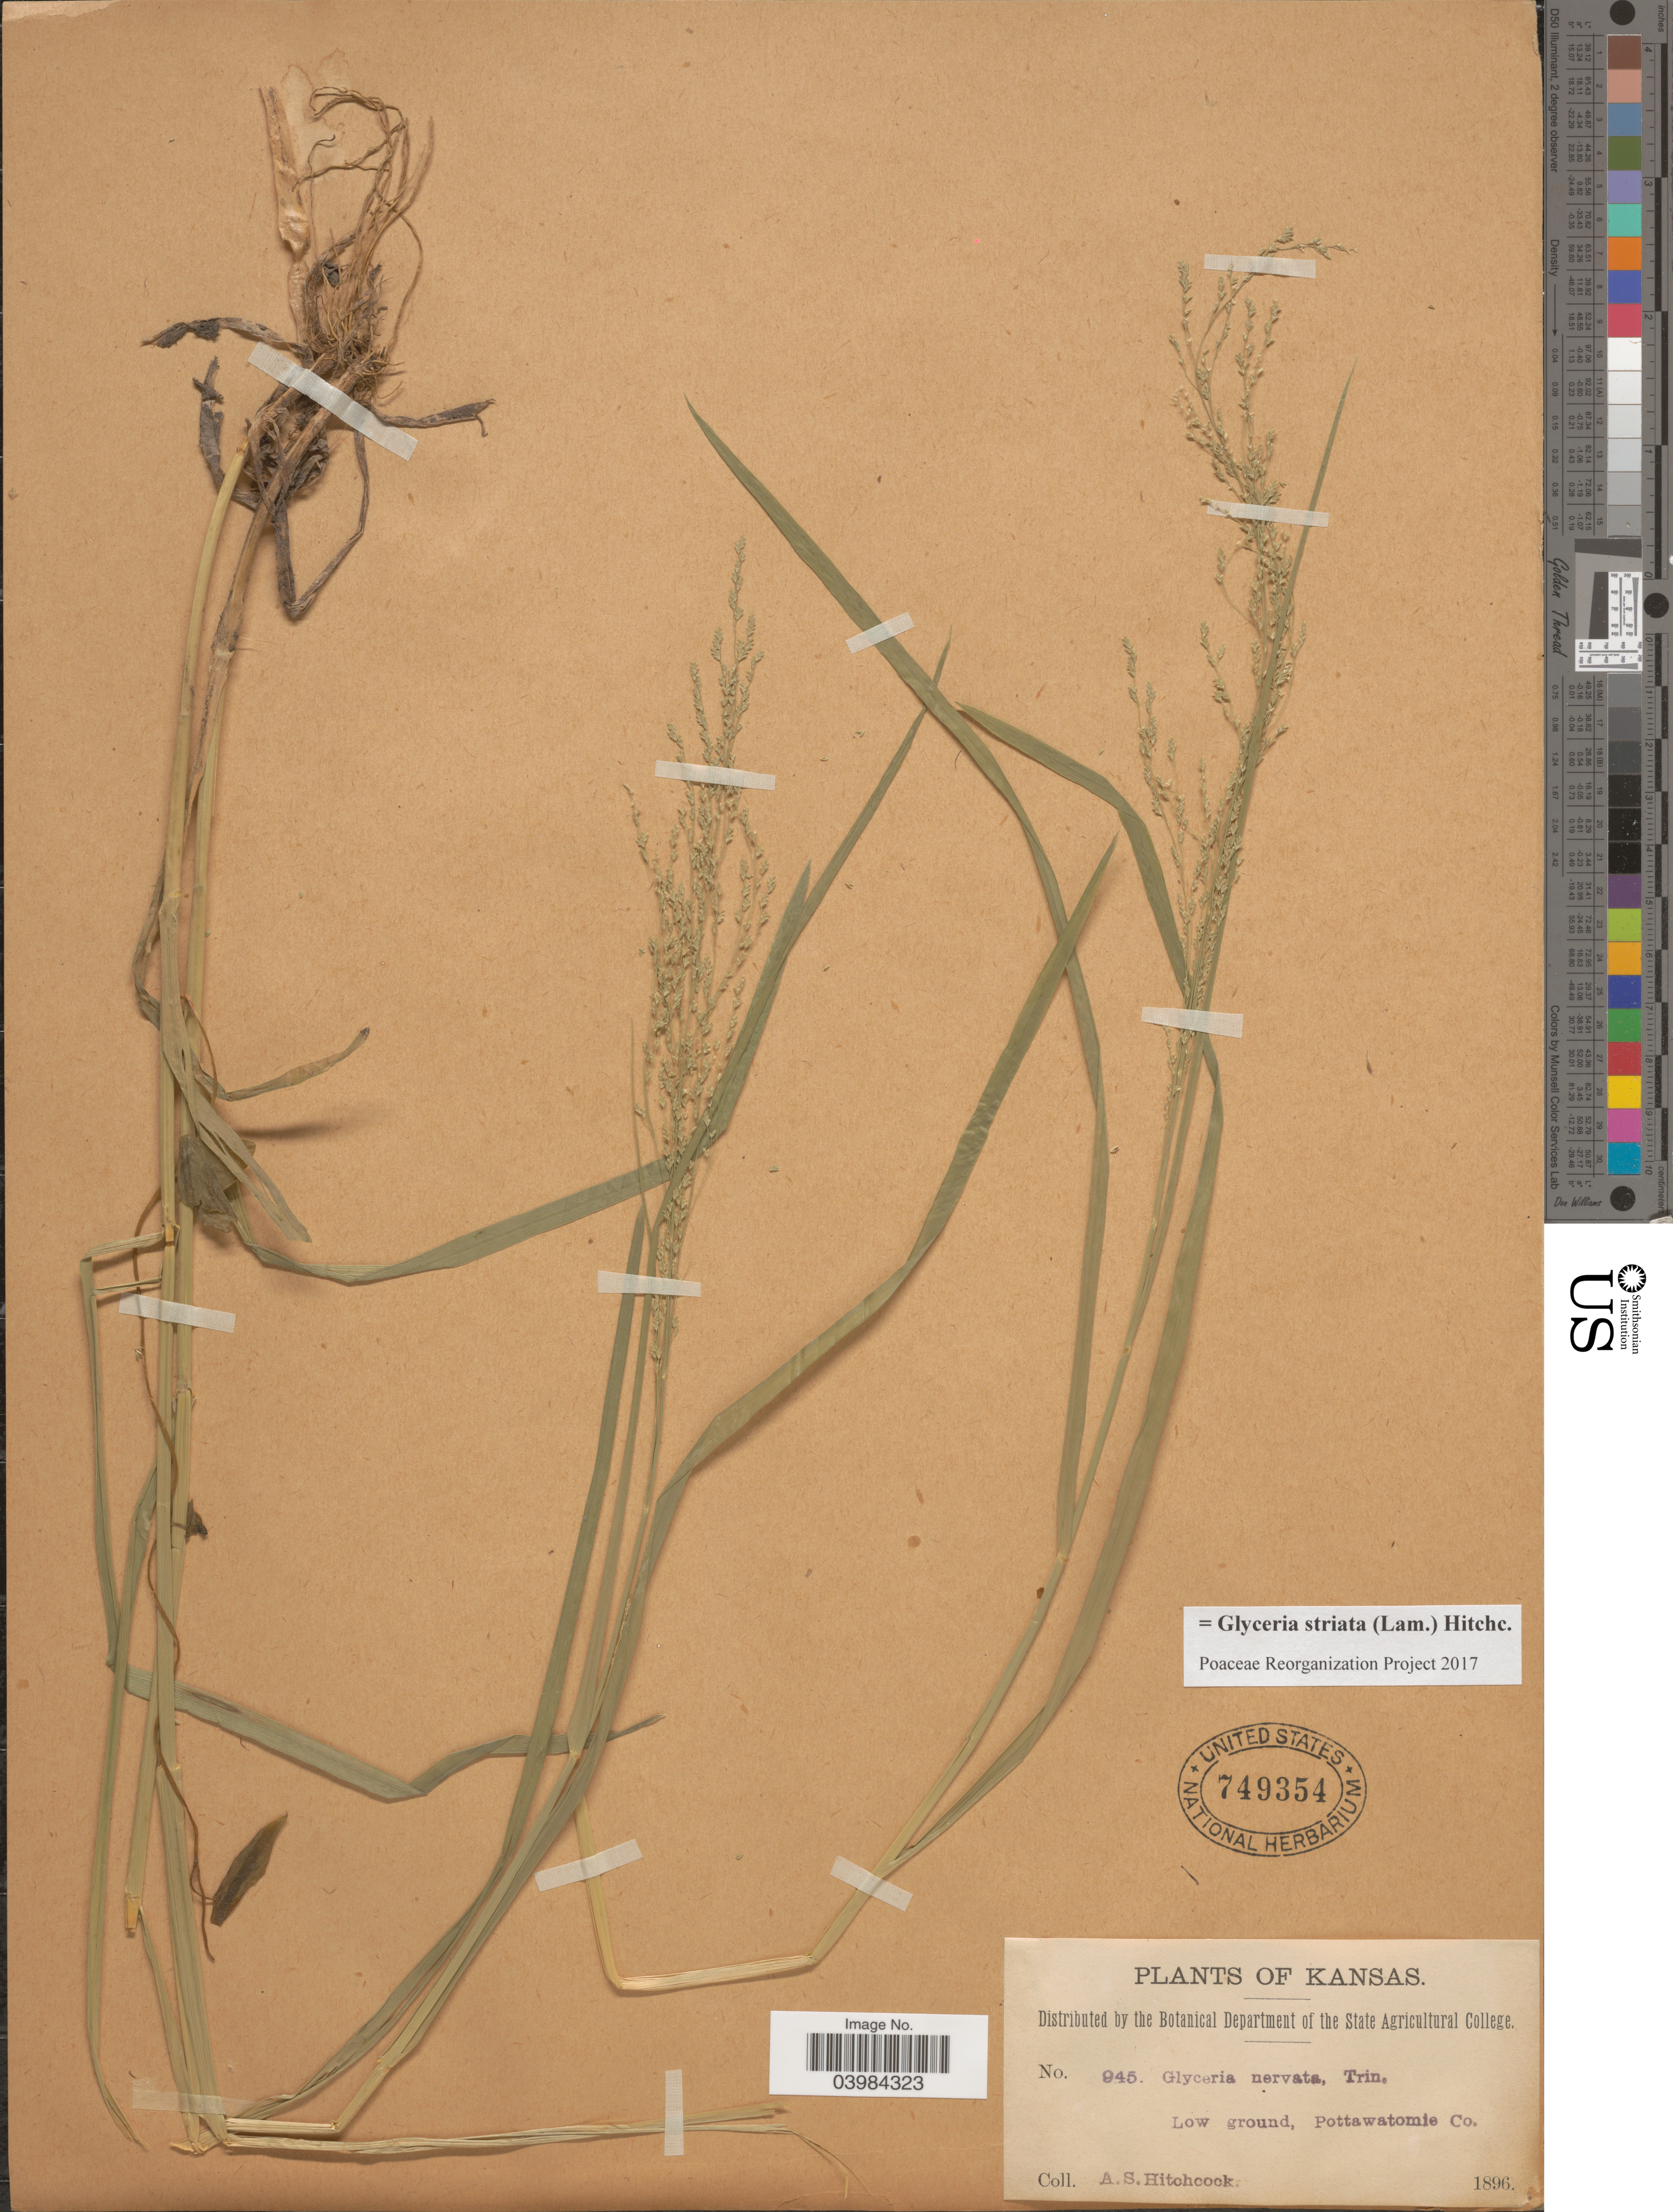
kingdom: Plantae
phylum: Tracheophyta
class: Liliopsida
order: Poales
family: Poaceae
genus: Glyceria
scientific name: Glyceria striata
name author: (Lam.) Hitchc.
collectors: A. S. Hitchcock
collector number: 945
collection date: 1896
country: United States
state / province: Kansas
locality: Pottawatomie Co.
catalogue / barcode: US 749354